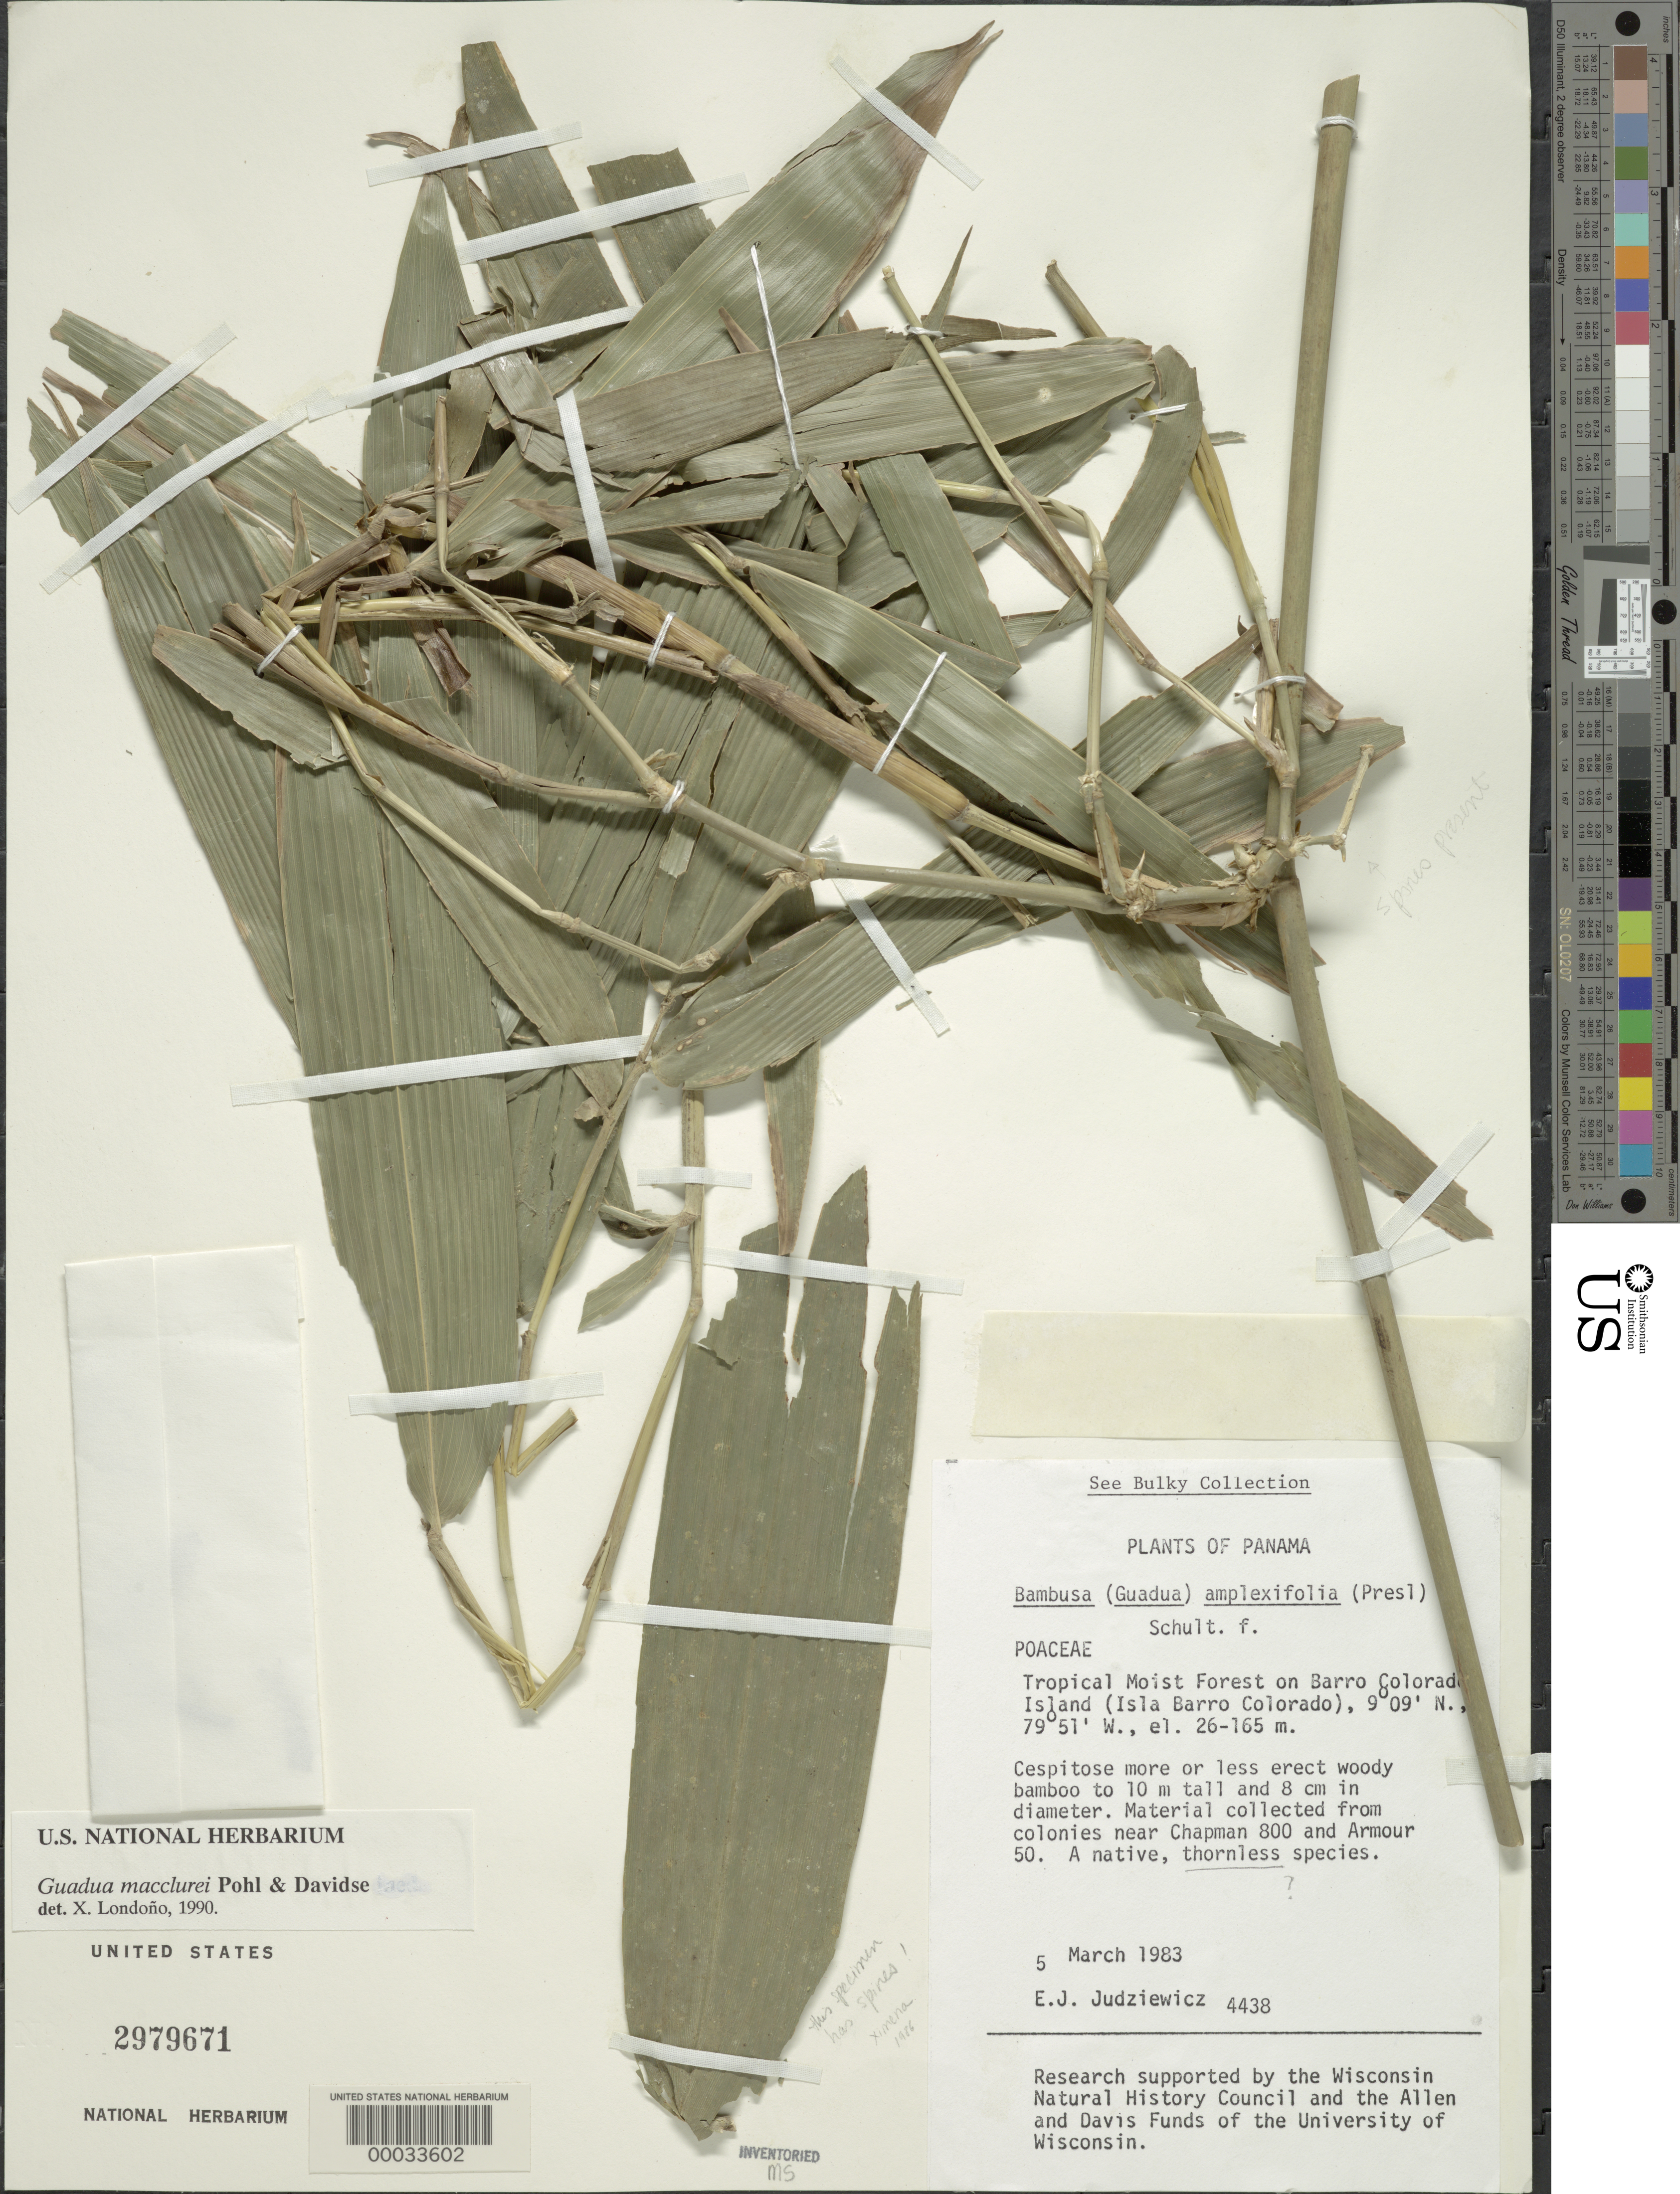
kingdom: Plantae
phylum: Tracheophyta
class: Liliopsida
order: Poales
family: Poaceae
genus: Guadua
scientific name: Guadua scandens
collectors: E. J. Judziewicz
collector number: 4438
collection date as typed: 05 Mar 1983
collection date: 1983-03-05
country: Panama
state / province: Panamá Oeste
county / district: Canal Zone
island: Barro Colorado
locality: Barro Colorado I.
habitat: Tropical moist forest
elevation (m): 26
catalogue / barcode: US 2979671